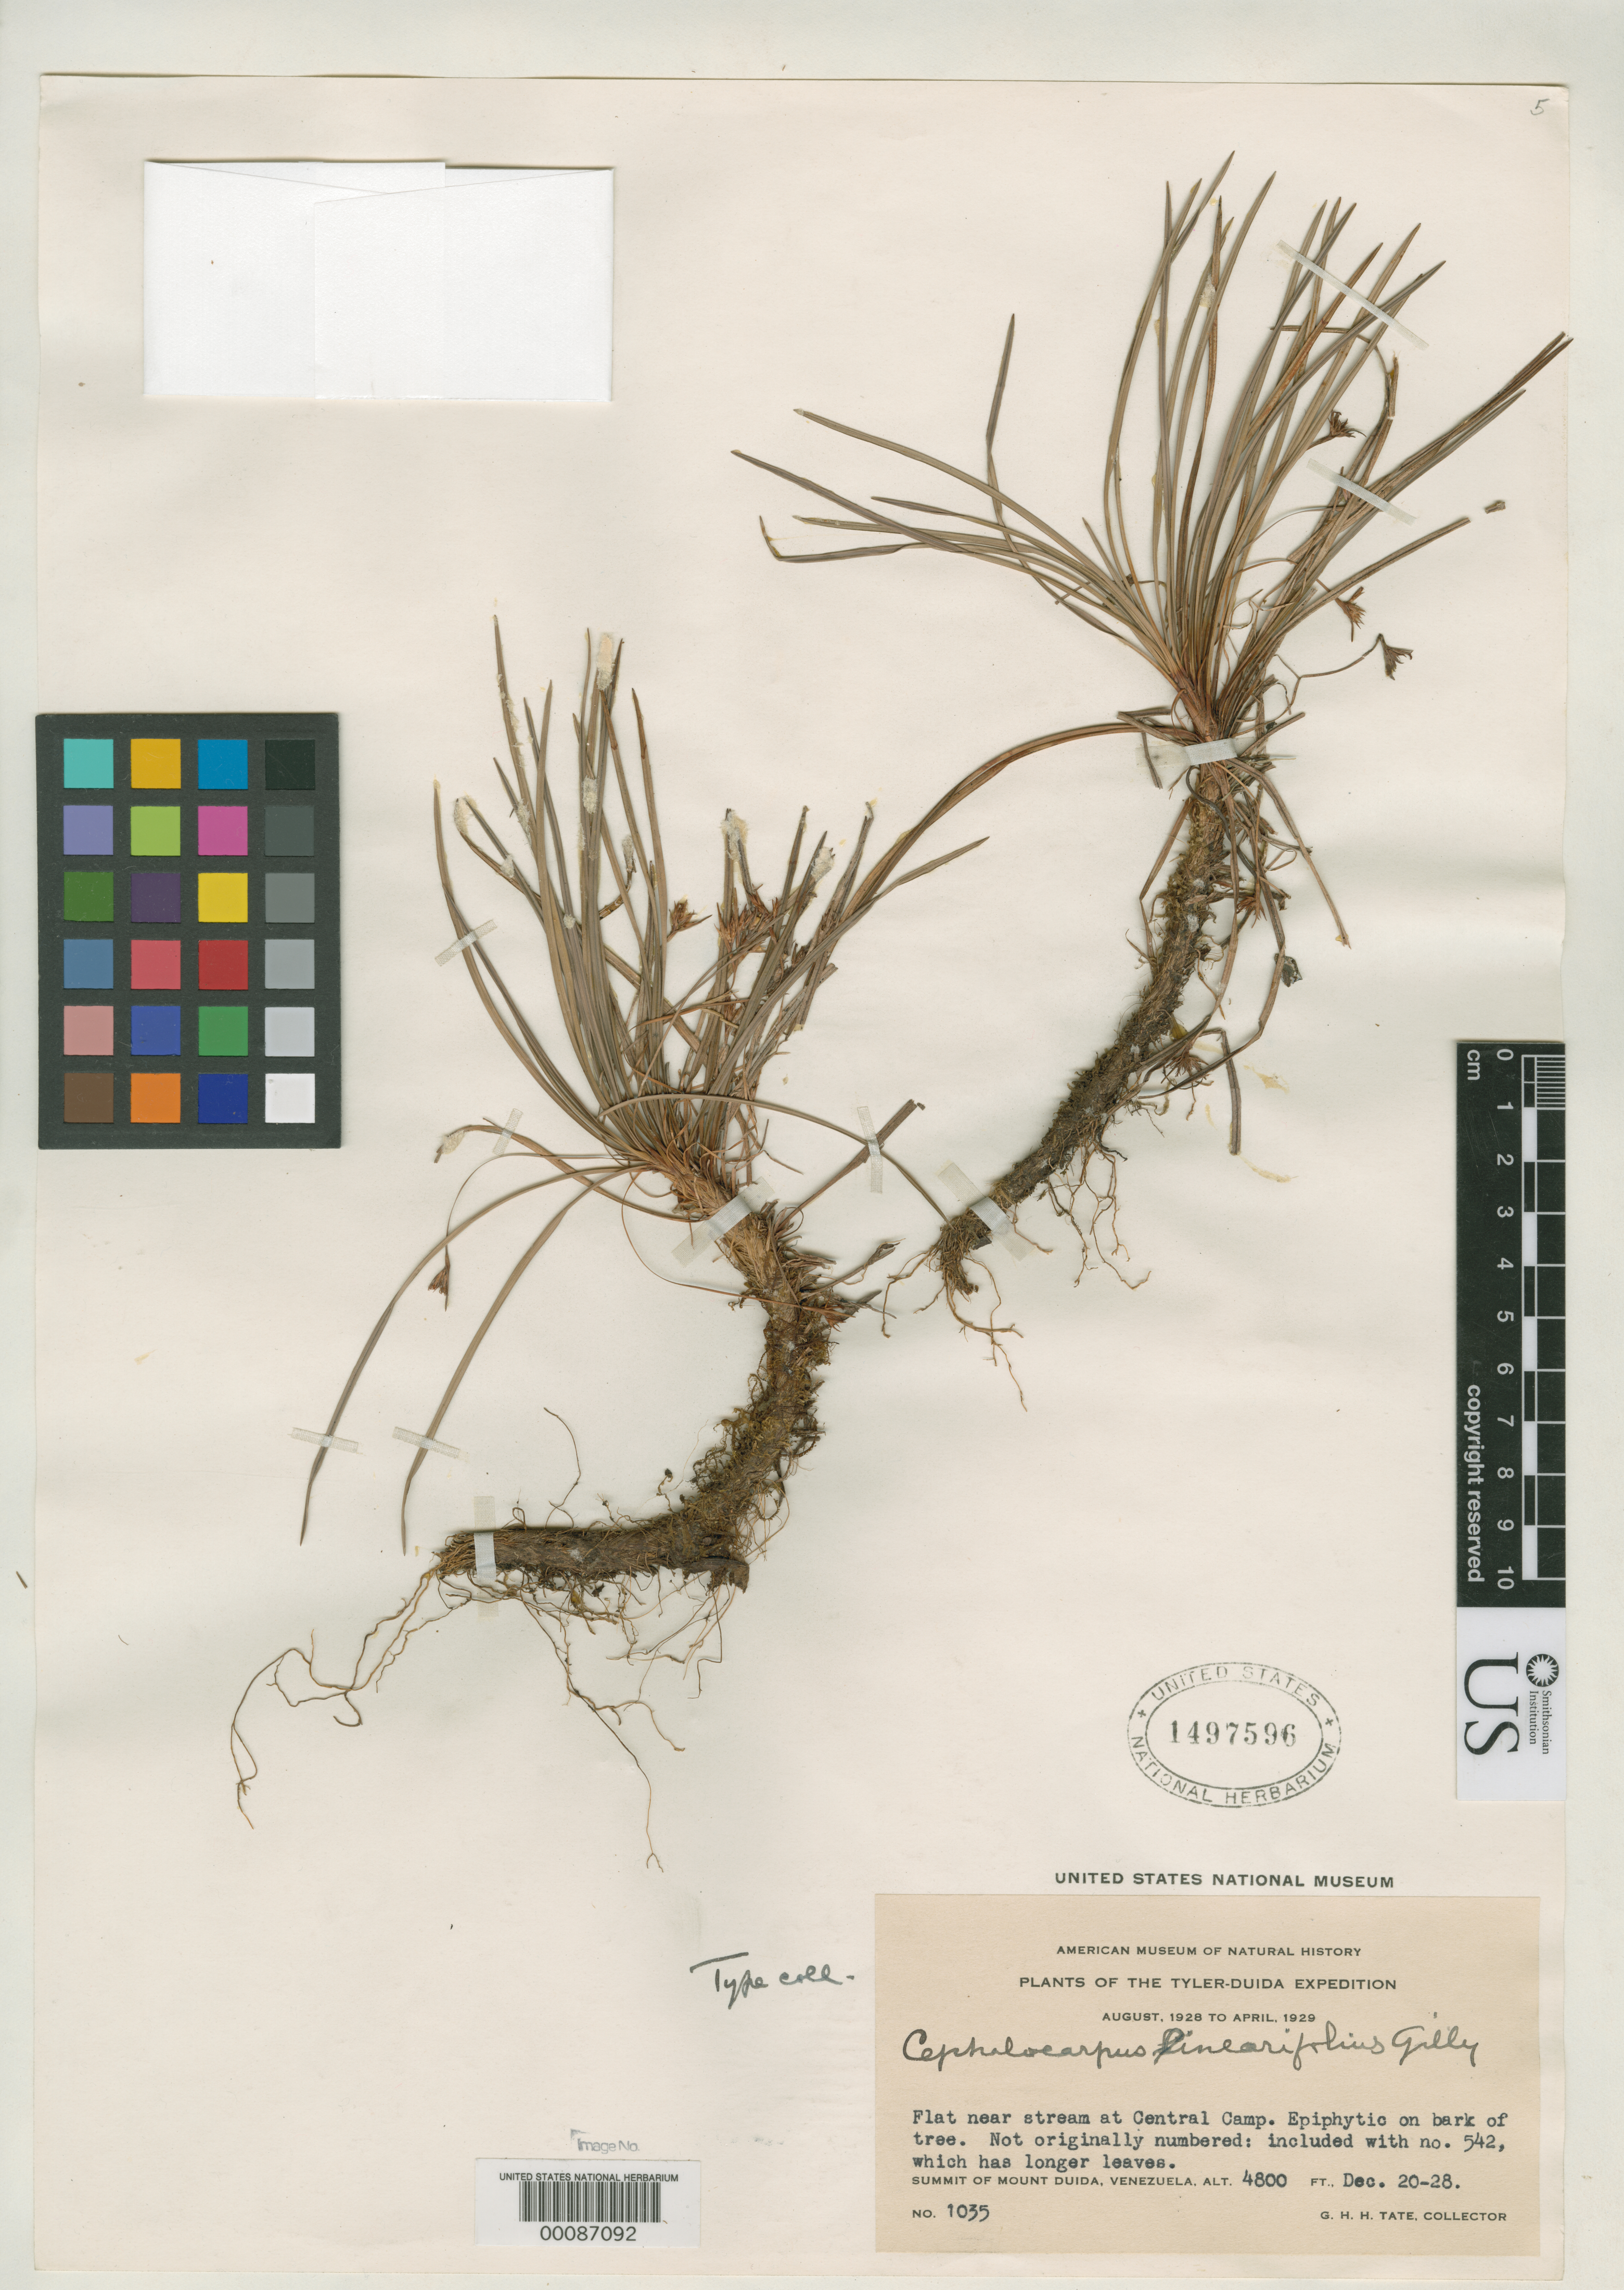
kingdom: Plantae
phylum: Tracheophyta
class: Liliopsida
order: Poales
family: Cyperaceae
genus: Cephalocarpus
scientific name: Cephalocarpus linearifolius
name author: Gilly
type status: Isotype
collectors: G. H. H.Tate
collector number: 1035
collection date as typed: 20 Dec 1928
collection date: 1928-12-20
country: Venezuela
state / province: Amazonas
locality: Mount Duida.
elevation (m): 1463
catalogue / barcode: US 1497596